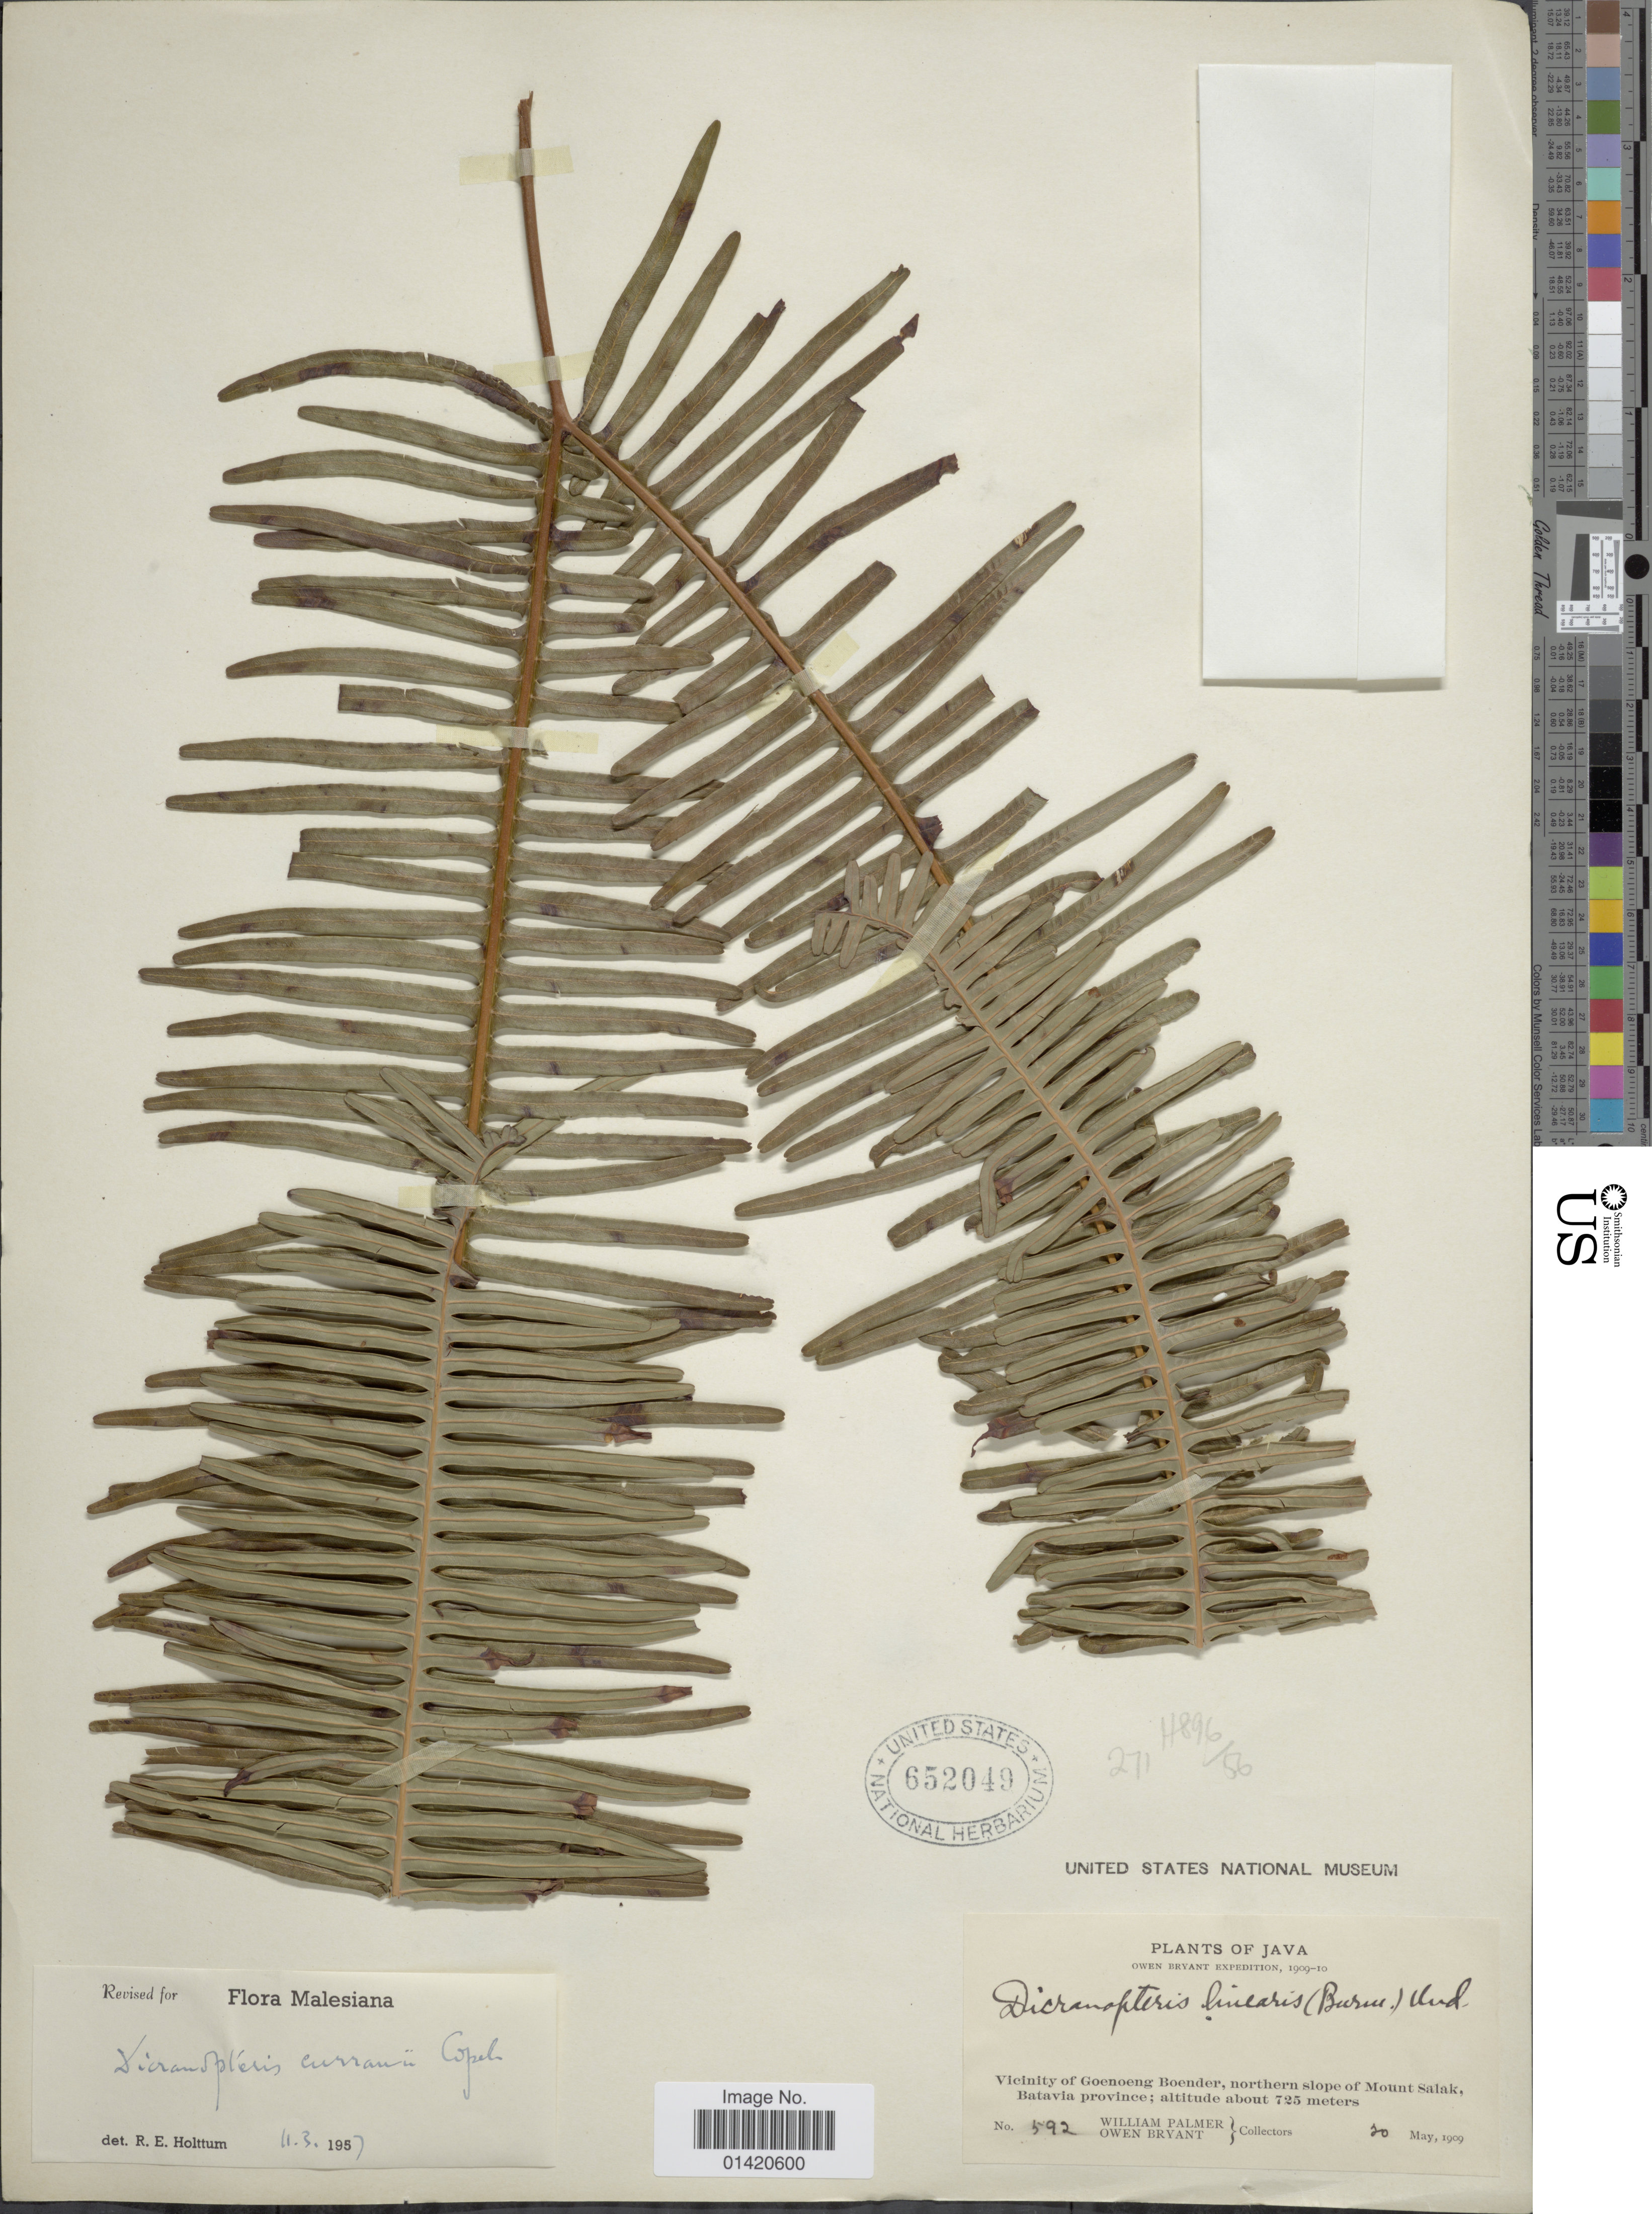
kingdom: Plantae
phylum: Tracheophyta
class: Polypodiopsida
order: Gleicheniales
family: Gleicheniaceae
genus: Dicranopteris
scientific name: Dicranopteris curranii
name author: Copel.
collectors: W. Palmer & O. Bryant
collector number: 592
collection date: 1909-05-20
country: Indonesia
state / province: Java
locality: Vicinity of Goenoeng Boender, northern slope of Mount Salak, Batavia province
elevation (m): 725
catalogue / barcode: US 652049